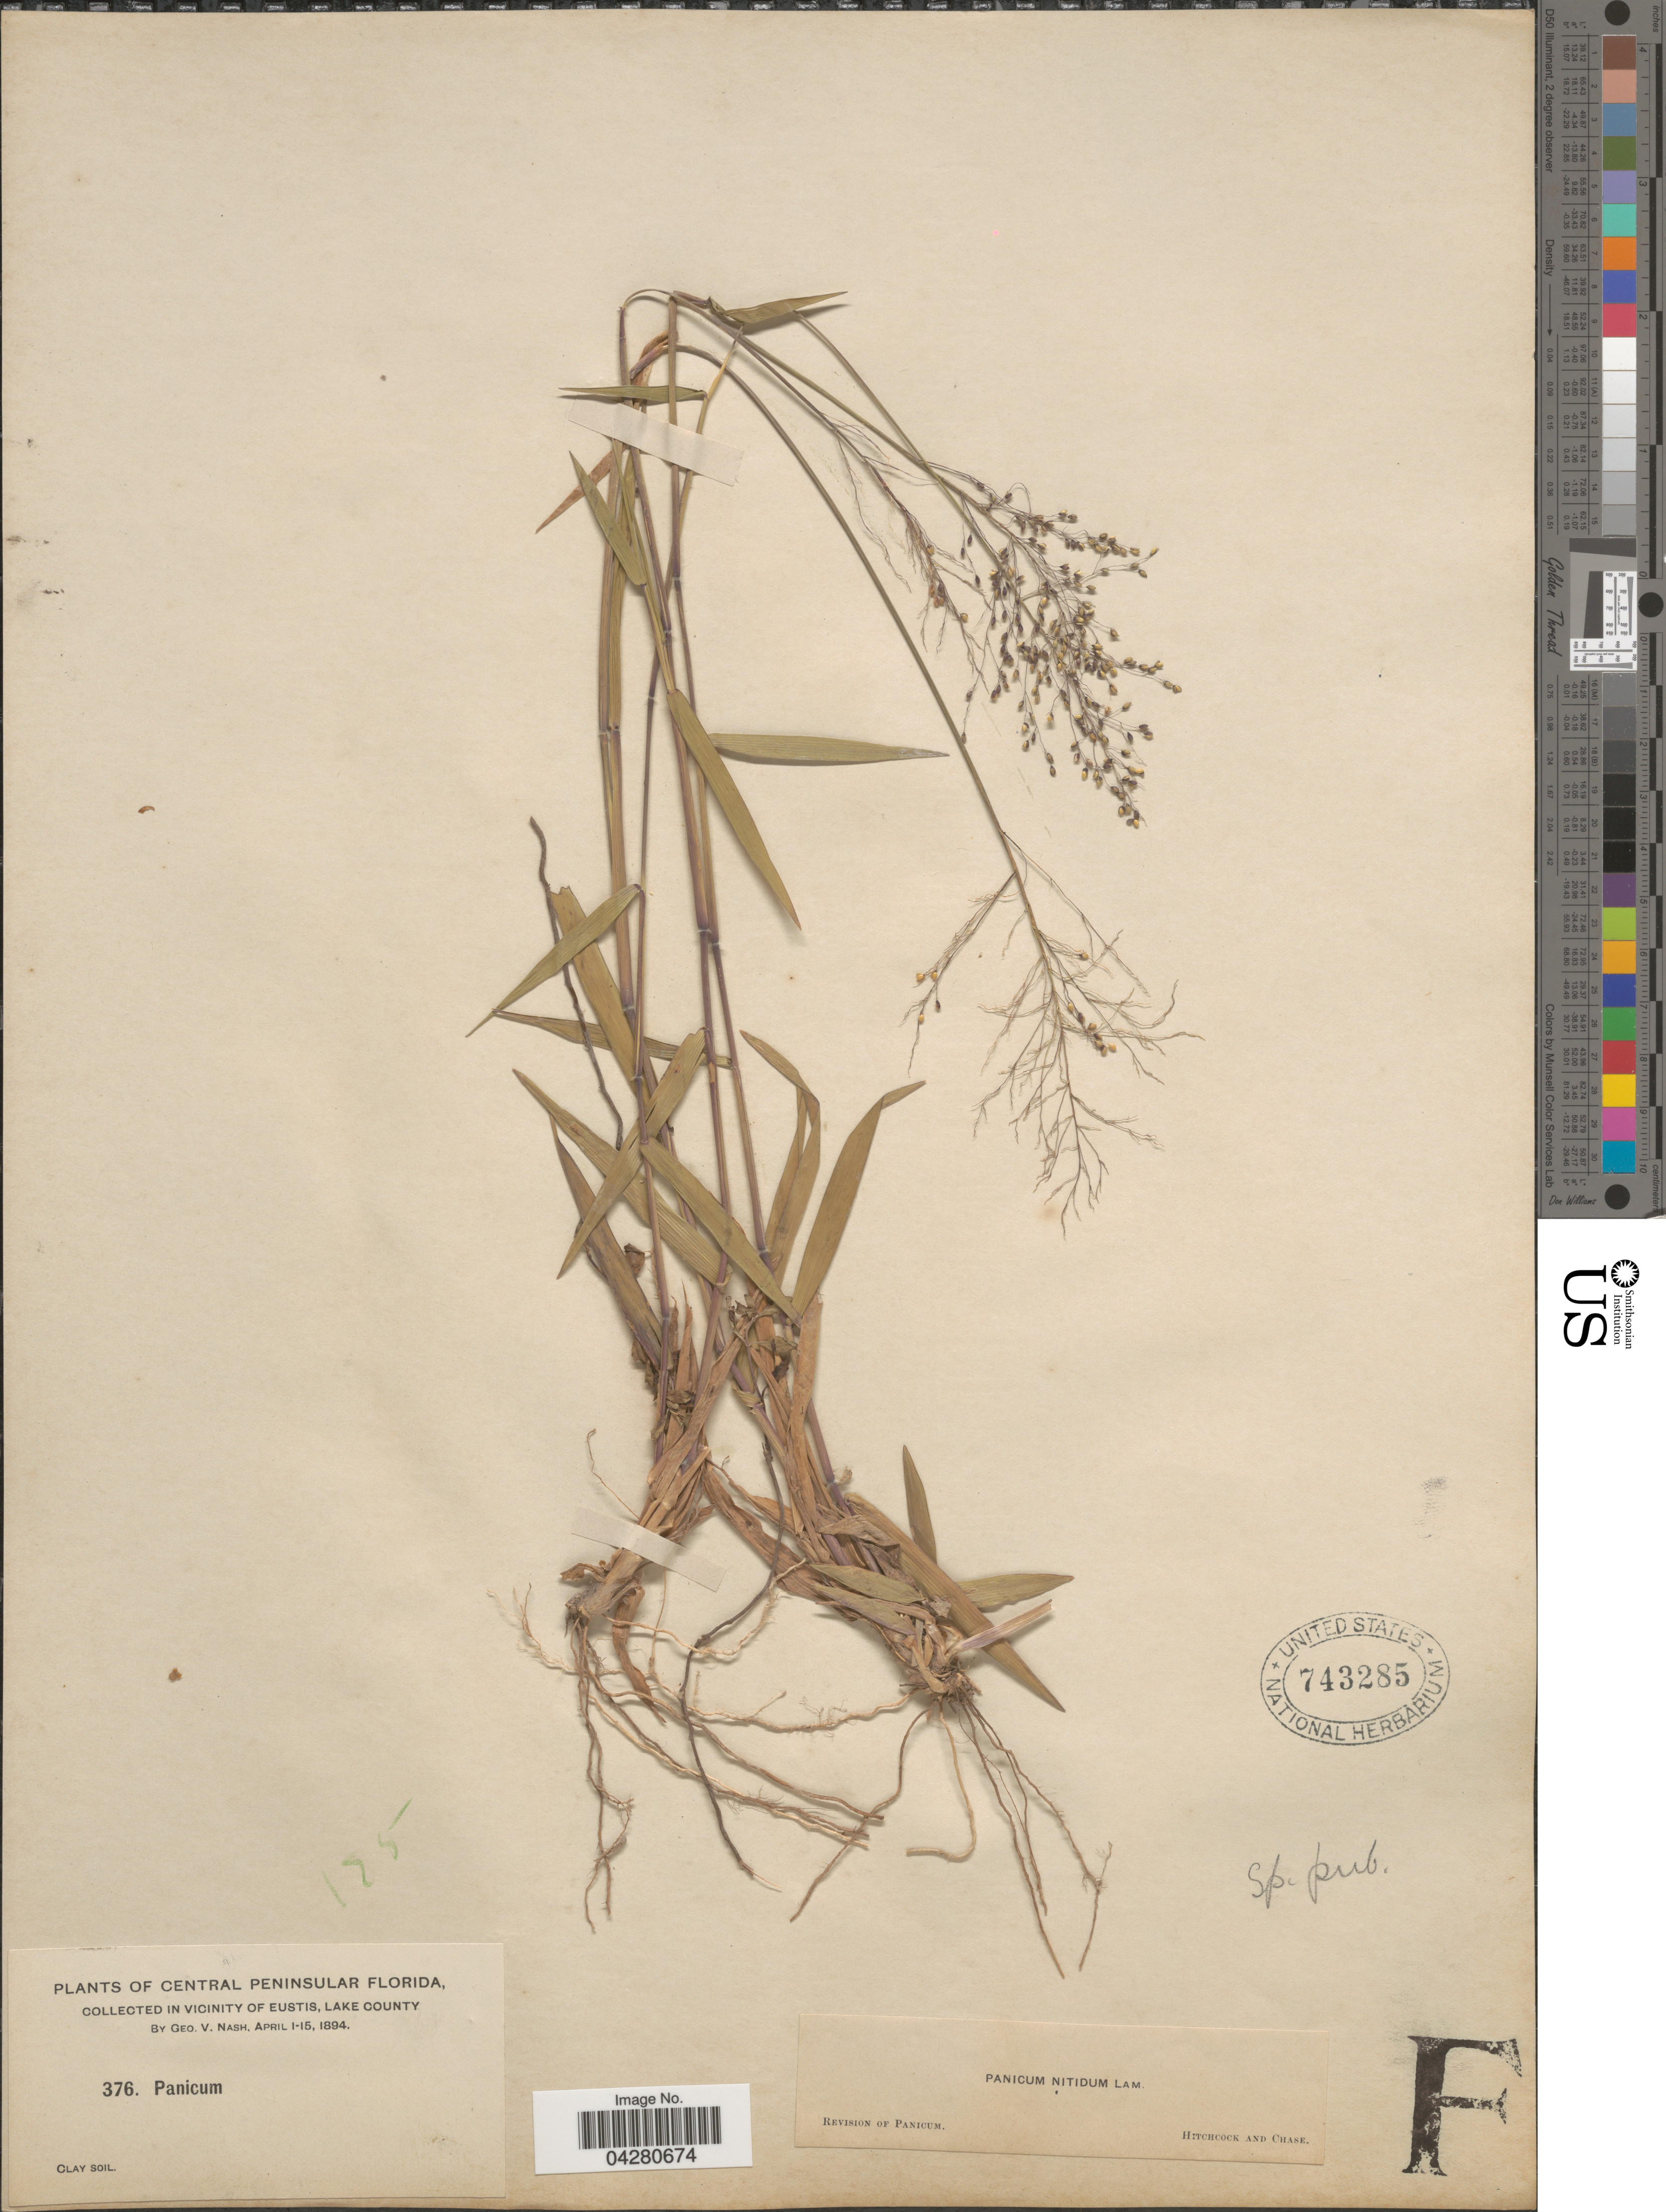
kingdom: Plantae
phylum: Tracheophyta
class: Liliopsida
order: Poales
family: Poaceae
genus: Dichanthelium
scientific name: Dichanthelium dichotomum var. dichotomum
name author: (L.) Gould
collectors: G. V. Nash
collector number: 376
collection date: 1894-04-01/1894-04-15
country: United States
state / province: Florida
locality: Central Peninsular Florida. In Vicinity of Eustis, Lake County.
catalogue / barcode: US 743285